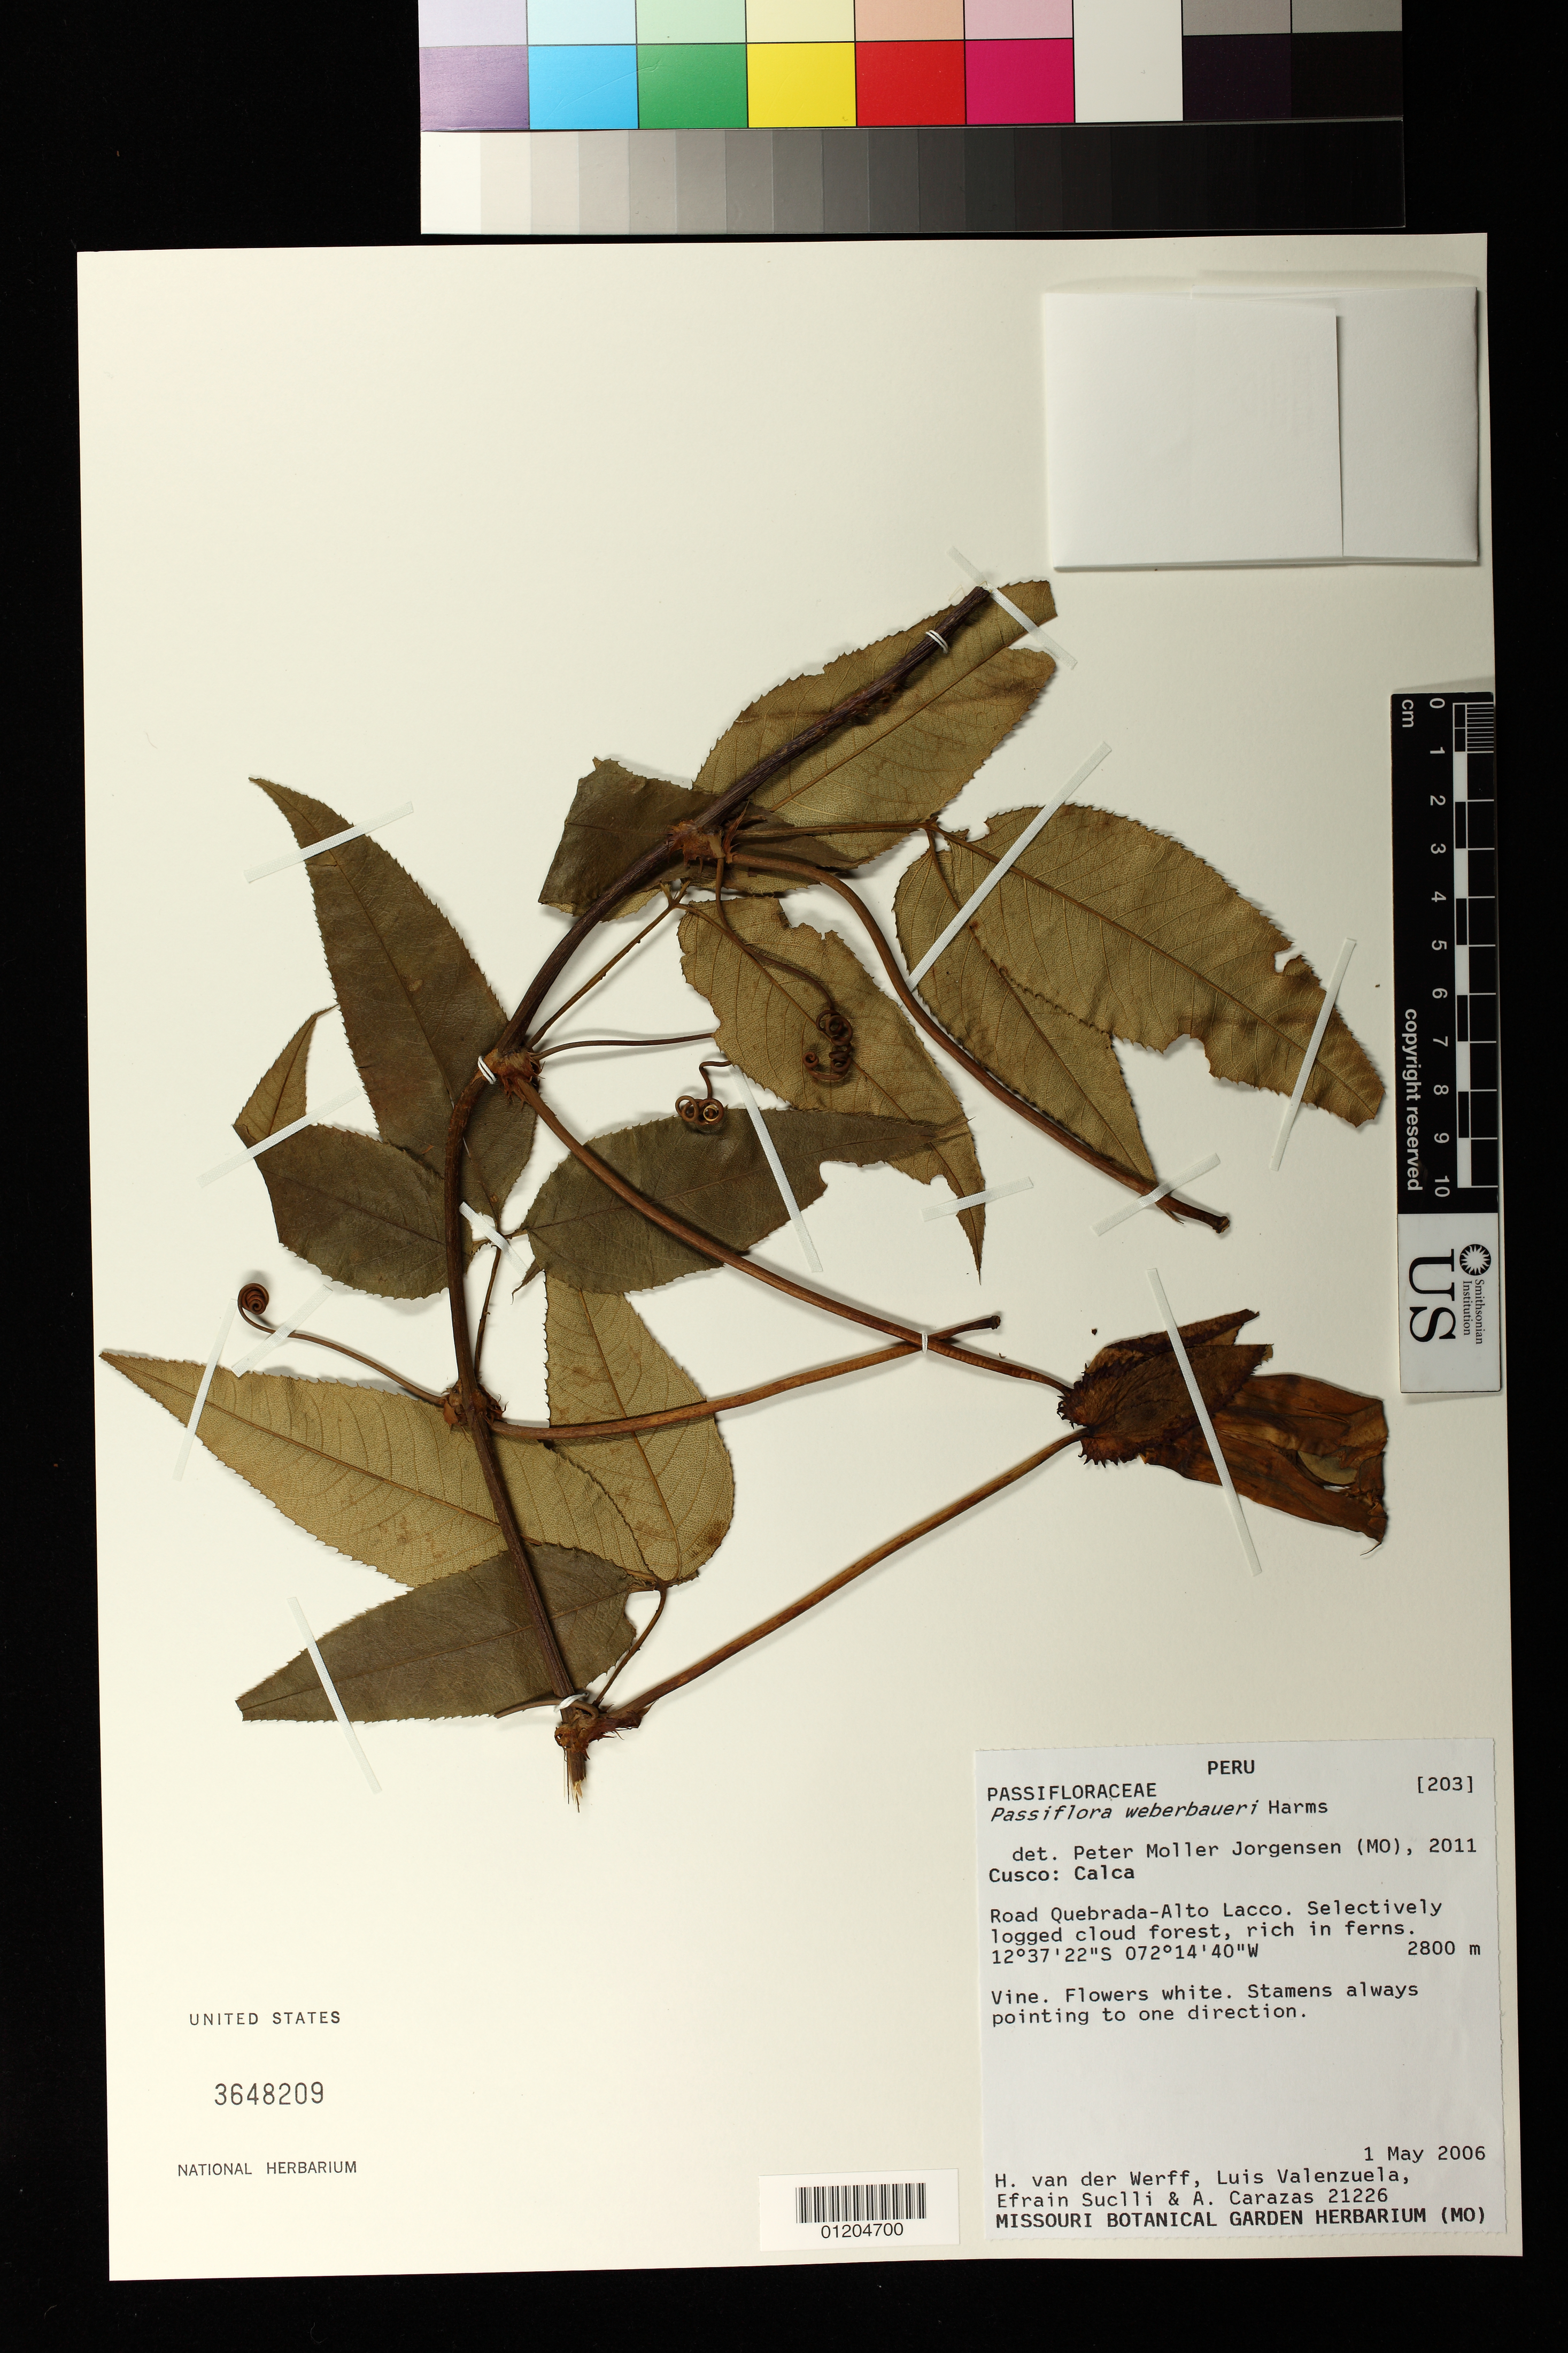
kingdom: Plantae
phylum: Tracheophyta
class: Magnoliopsida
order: Malpighiales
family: Passifloraceae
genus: Passiflora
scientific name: Passiflora weberbaueri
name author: Harms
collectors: P. M. Jørgensen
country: Peru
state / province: Cusco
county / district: Calca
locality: Road Quebrada-Alto Lacco.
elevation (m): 2800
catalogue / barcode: US 3648209